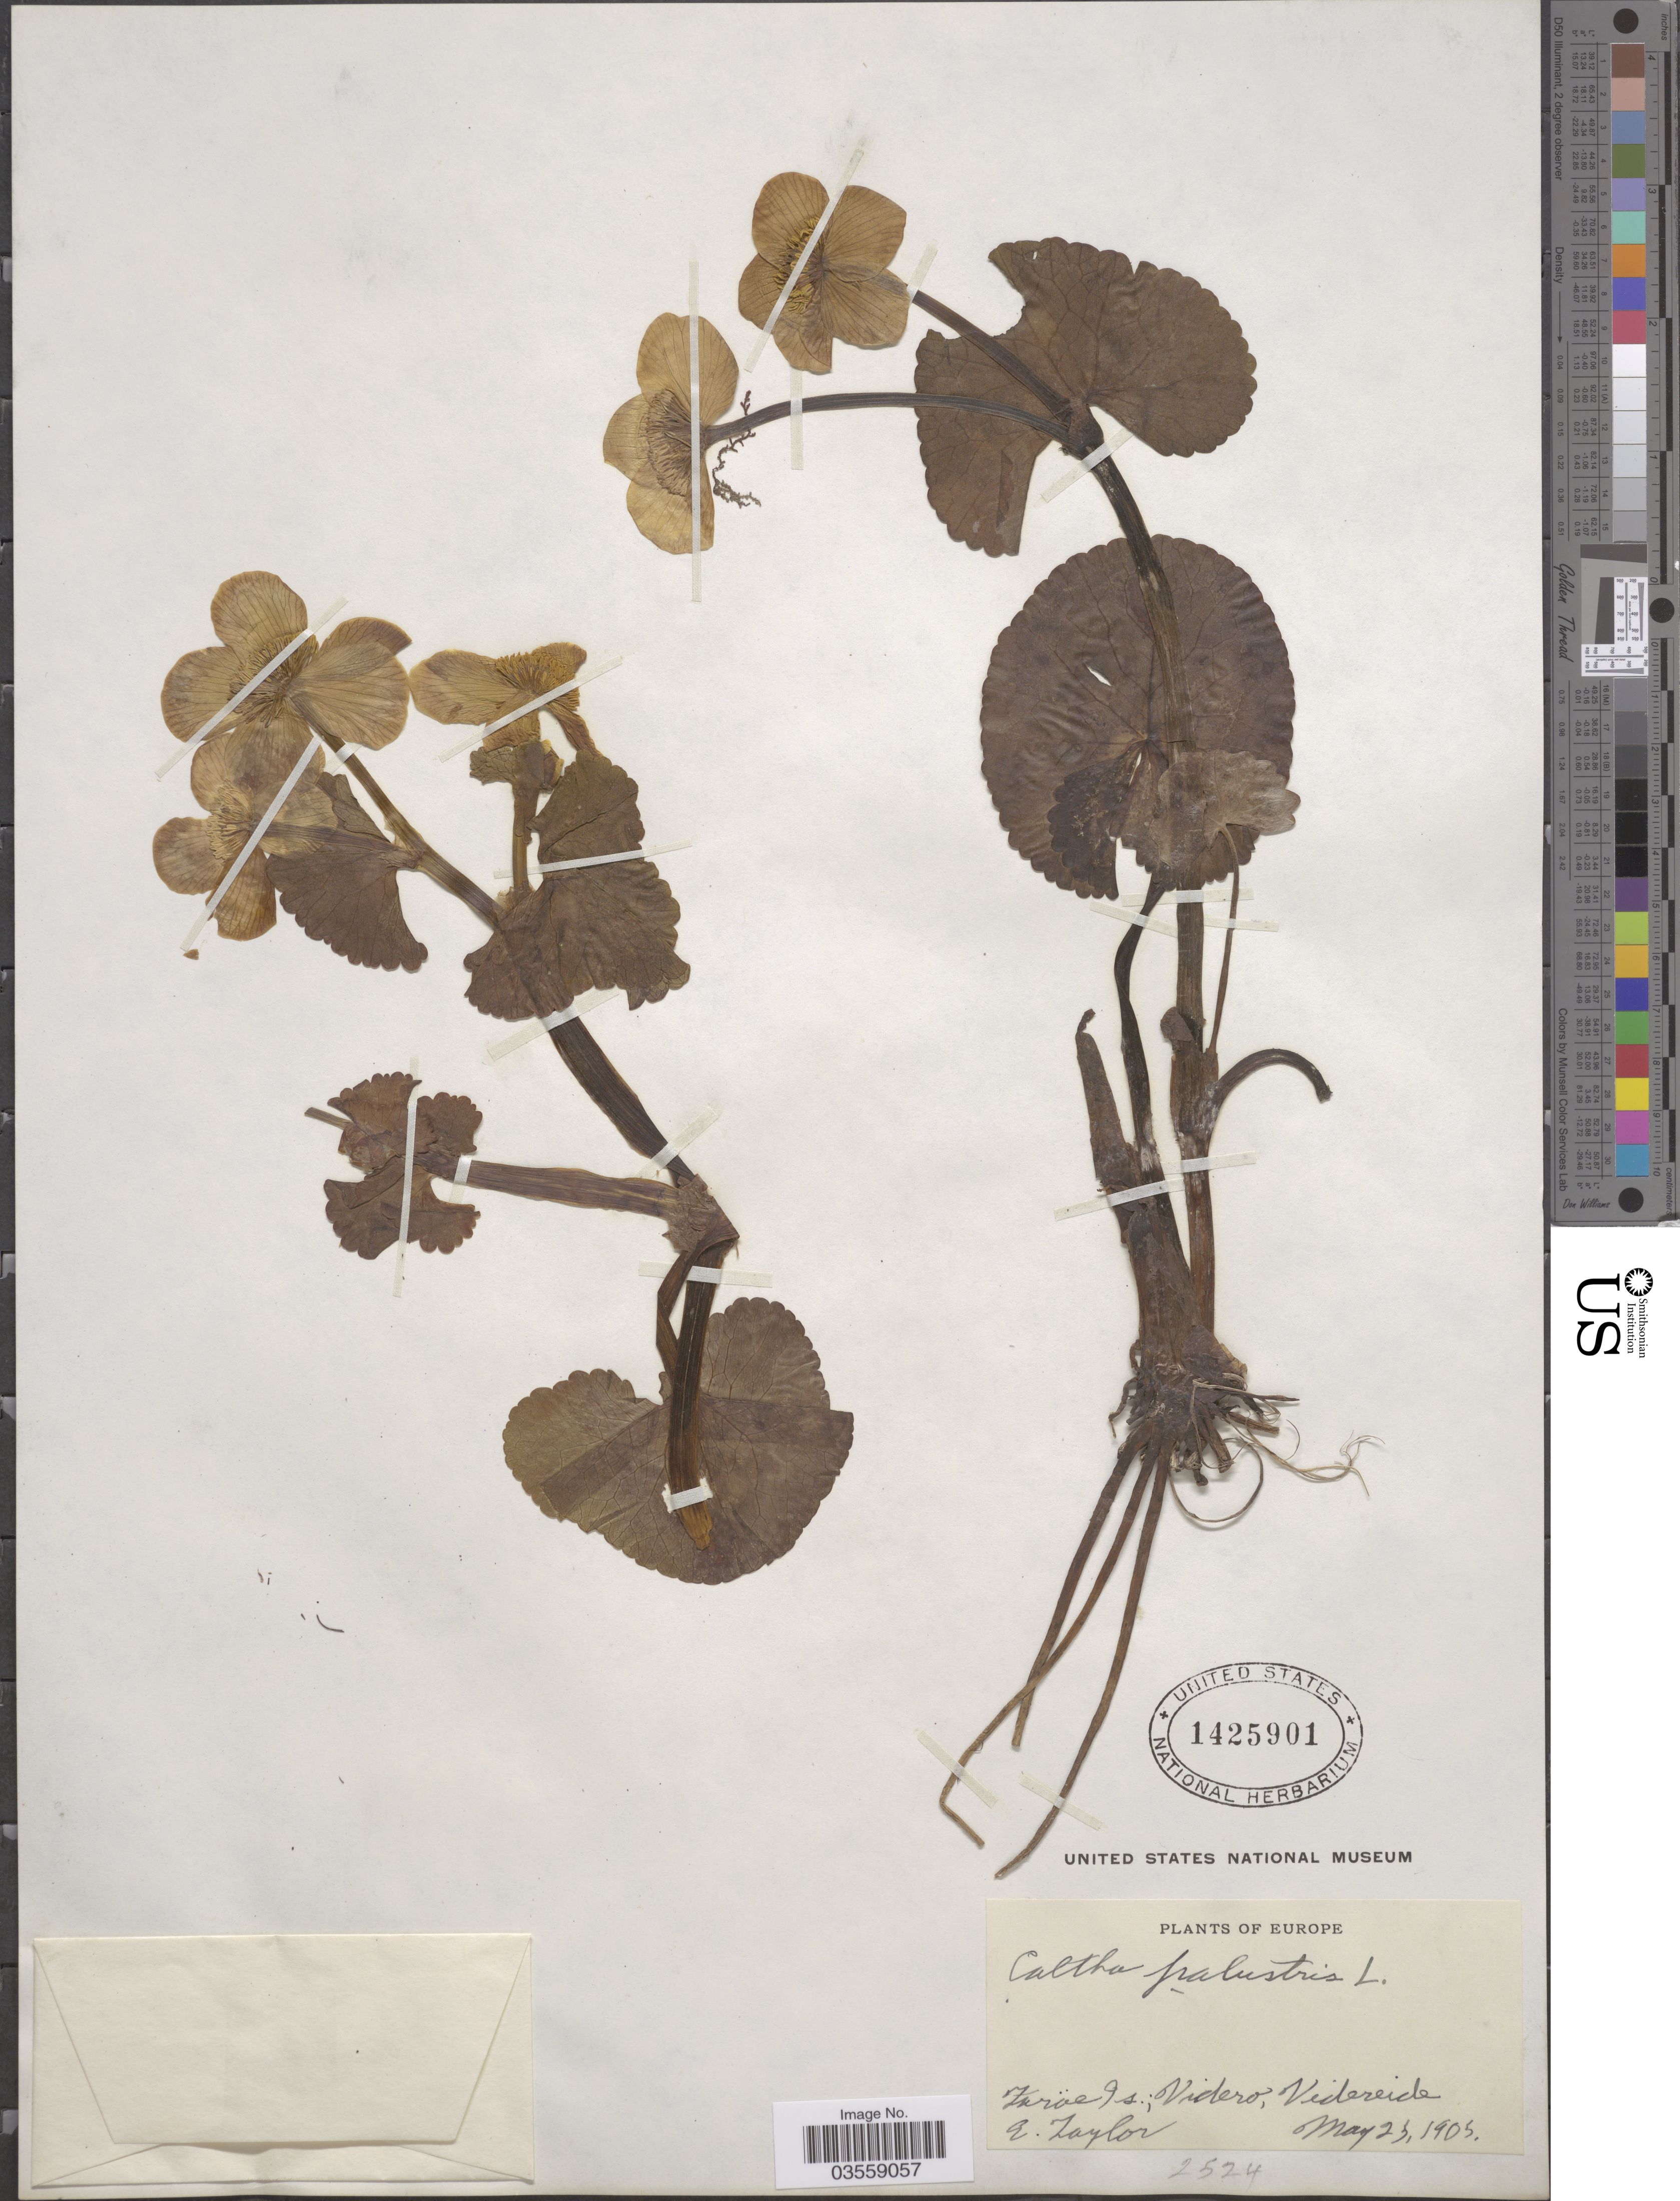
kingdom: Plantae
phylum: Tracheophyta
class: Magnoliopsida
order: Ranunculales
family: Ranunculaceae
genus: Caltha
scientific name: Caltha palustris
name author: L.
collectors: E. Taylor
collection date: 1905-05-25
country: Faroe Islands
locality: Faröe Is.; Videro, Videreide.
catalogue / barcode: US 1425901